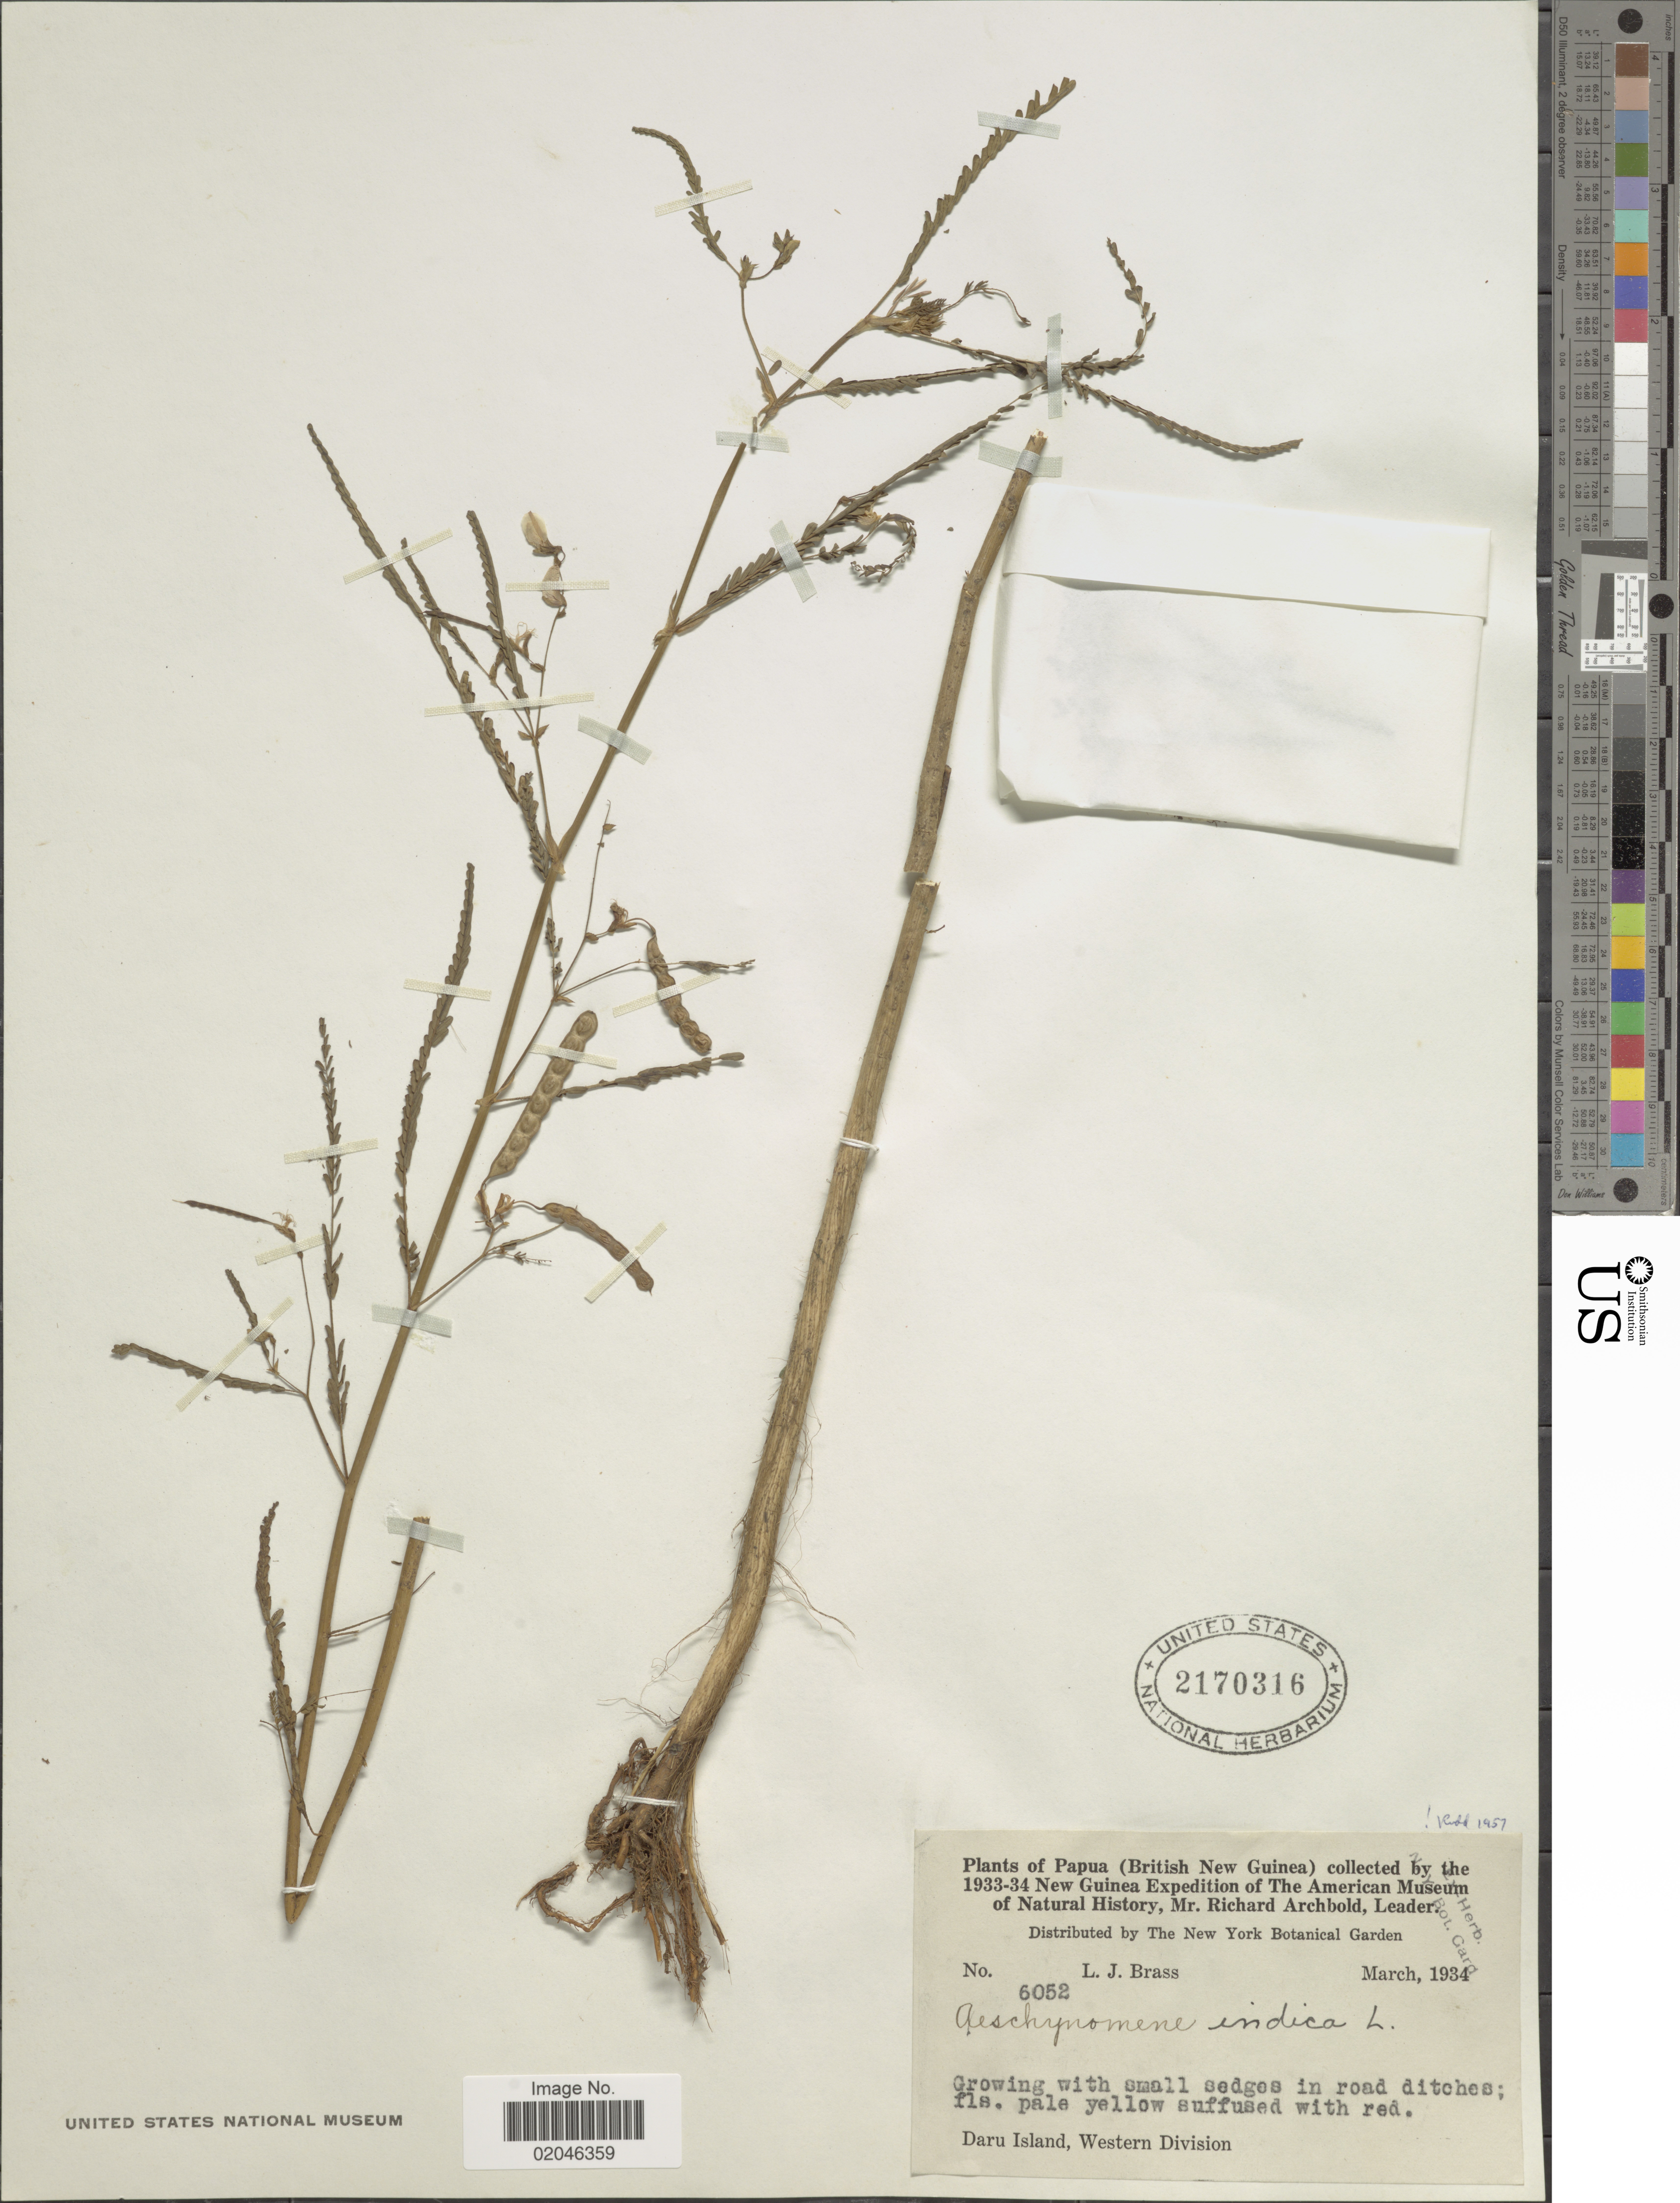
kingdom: Plantae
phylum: Tracheophyta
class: Magnoliopsida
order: Fabales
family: Fabaceae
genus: Aeschynomene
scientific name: Aeschynomene indica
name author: L.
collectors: L. J. Brass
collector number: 6052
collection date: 1934-03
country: Papua New Guinea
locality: Daru Island, Western Division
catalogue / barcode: US 2170316